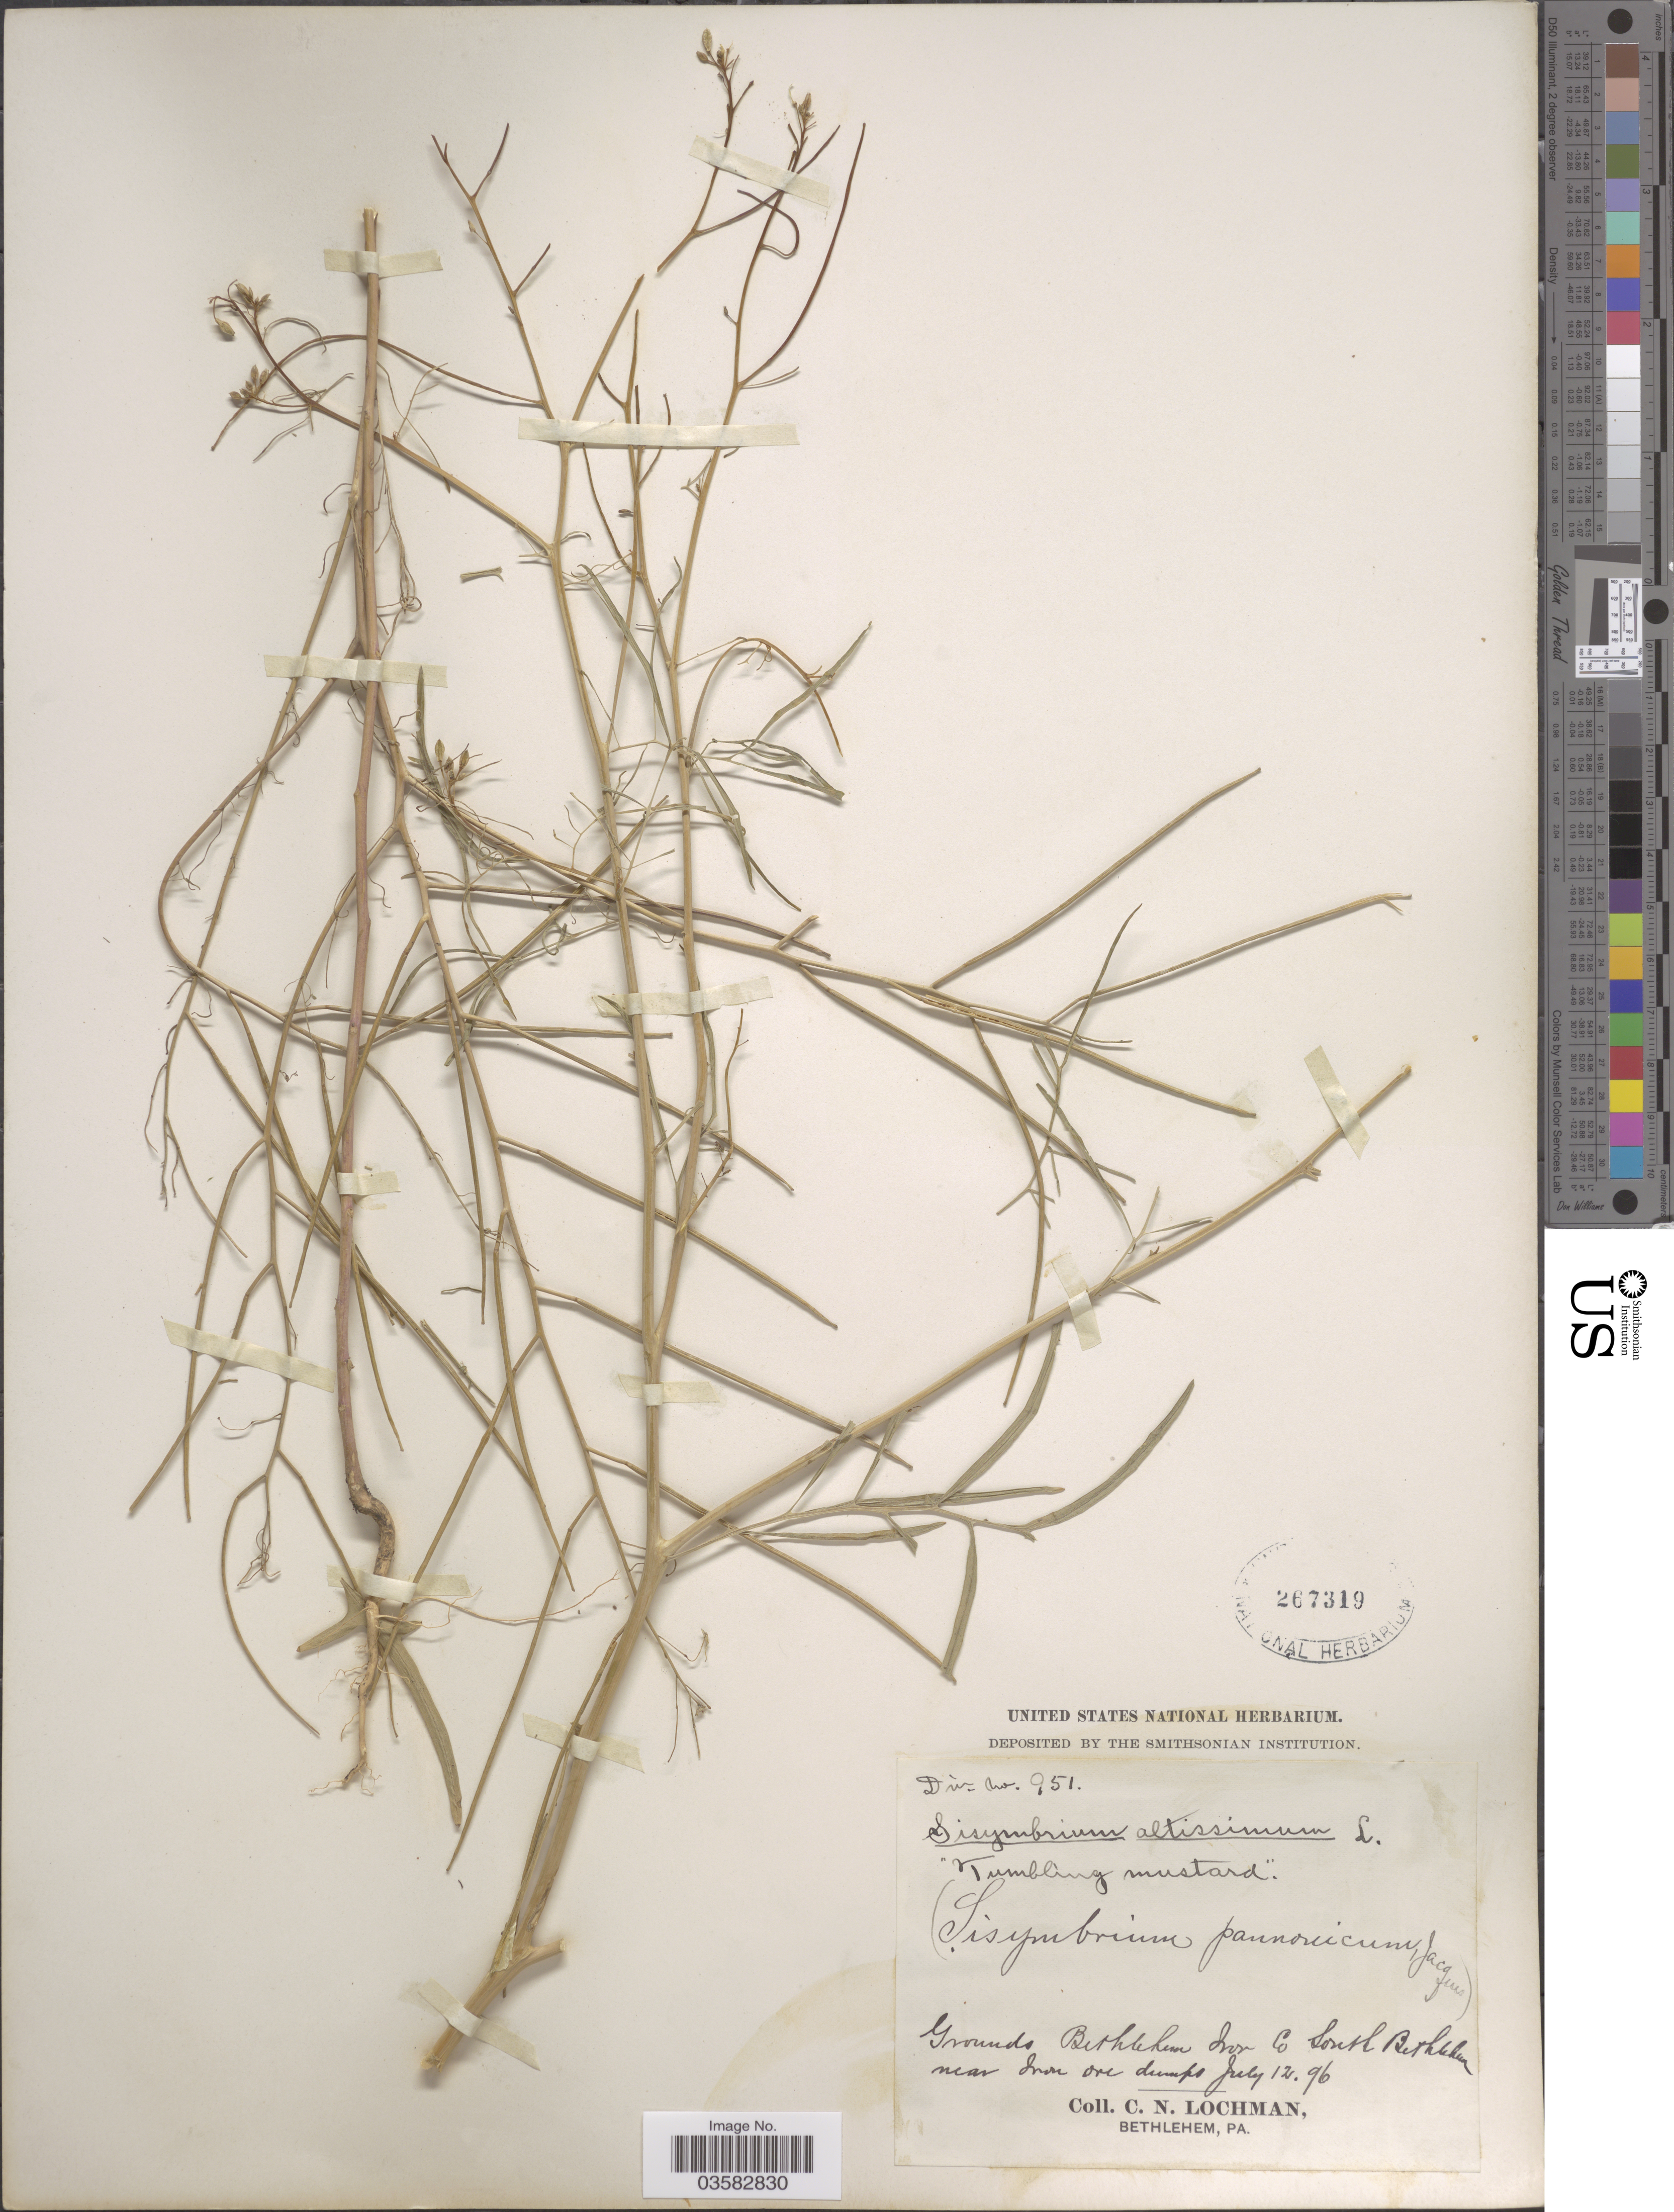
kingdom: Plantae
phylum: Tracheophyta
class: Magnoliopsida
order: Brassicales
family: Brassicaceae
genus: Sisymbrium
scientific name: Sisymbrium altissimum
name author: L.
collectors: C. Lochman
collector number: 951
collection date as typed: Transcribed d/m/y: 12/7/96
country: United States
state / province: Pennsylvania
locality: Grounds Bethlehem Iron Co South Bethlehem near Iron ore dumps.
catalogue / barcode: US 267319